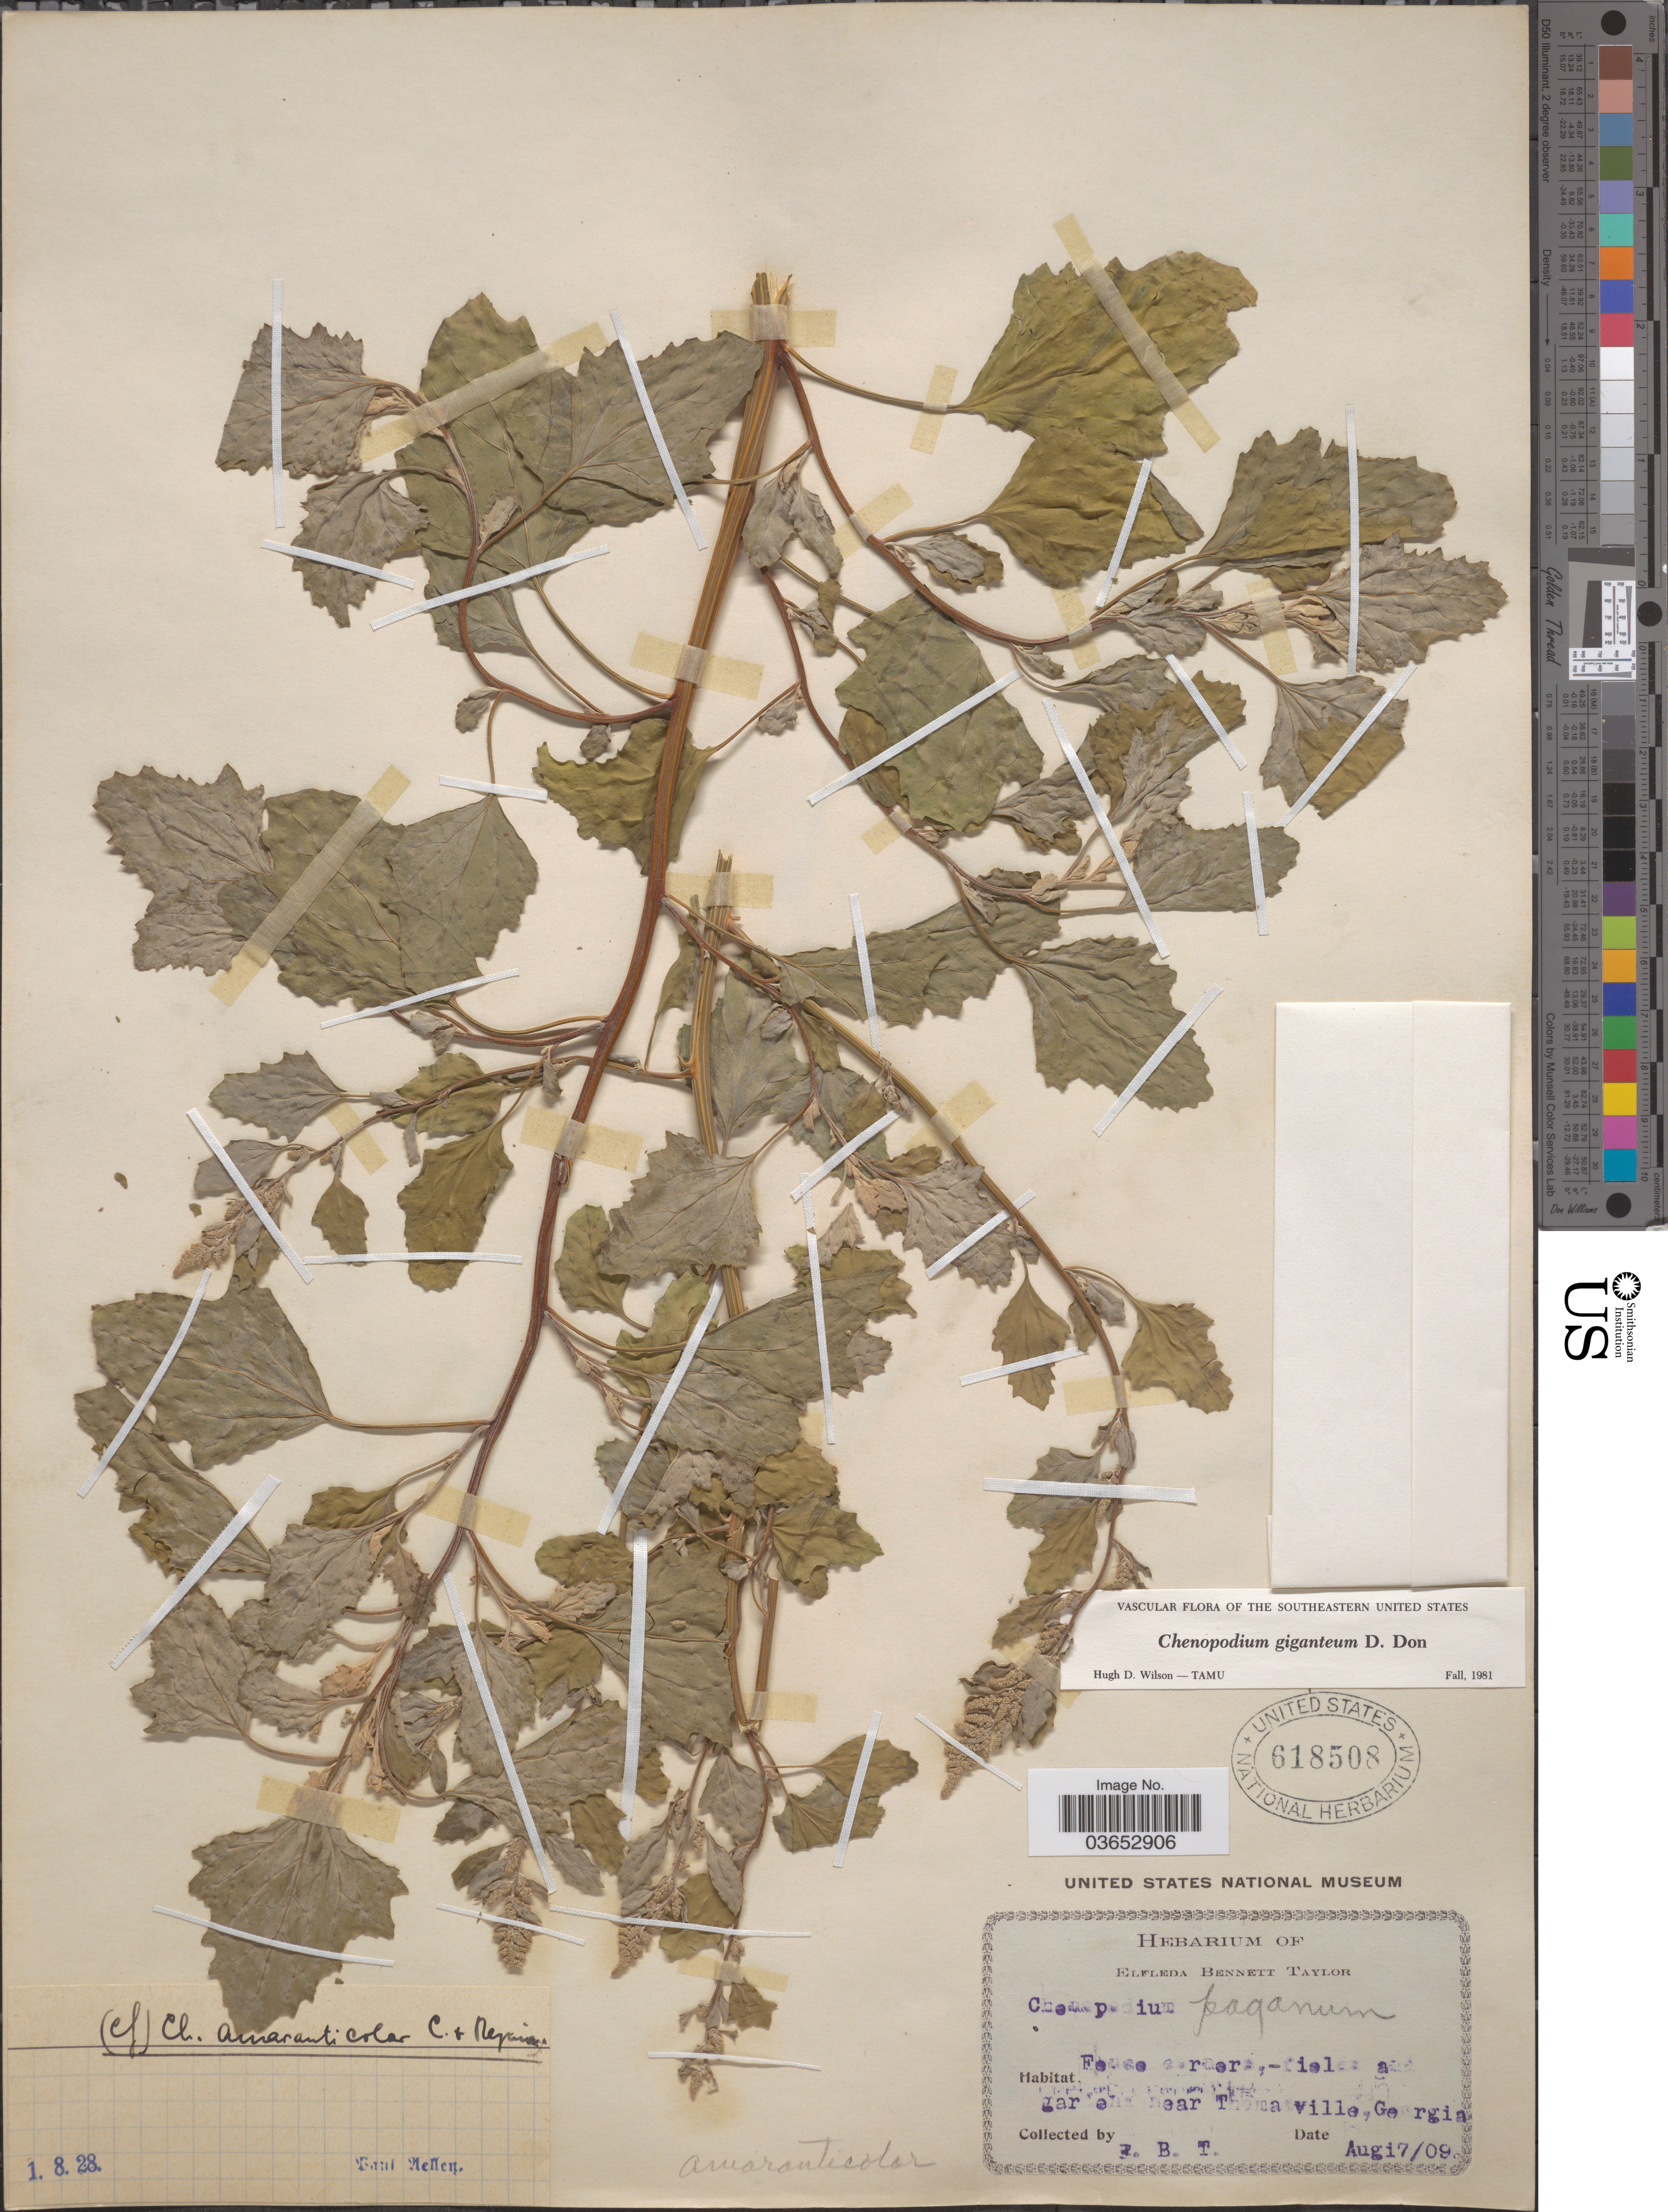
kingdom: Plantae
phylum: Tracheophyta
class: Magnoliopsida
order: Caryophyllales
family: Amaranthaceae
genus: Chenopodium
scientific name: Chenopodium giganteum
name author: D. Don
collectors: E. B. Taylor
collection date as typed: Transcribed d/m/y: 17/8/9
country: United States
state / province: Georgia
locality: Near Thomasville.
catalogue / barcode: US 618508